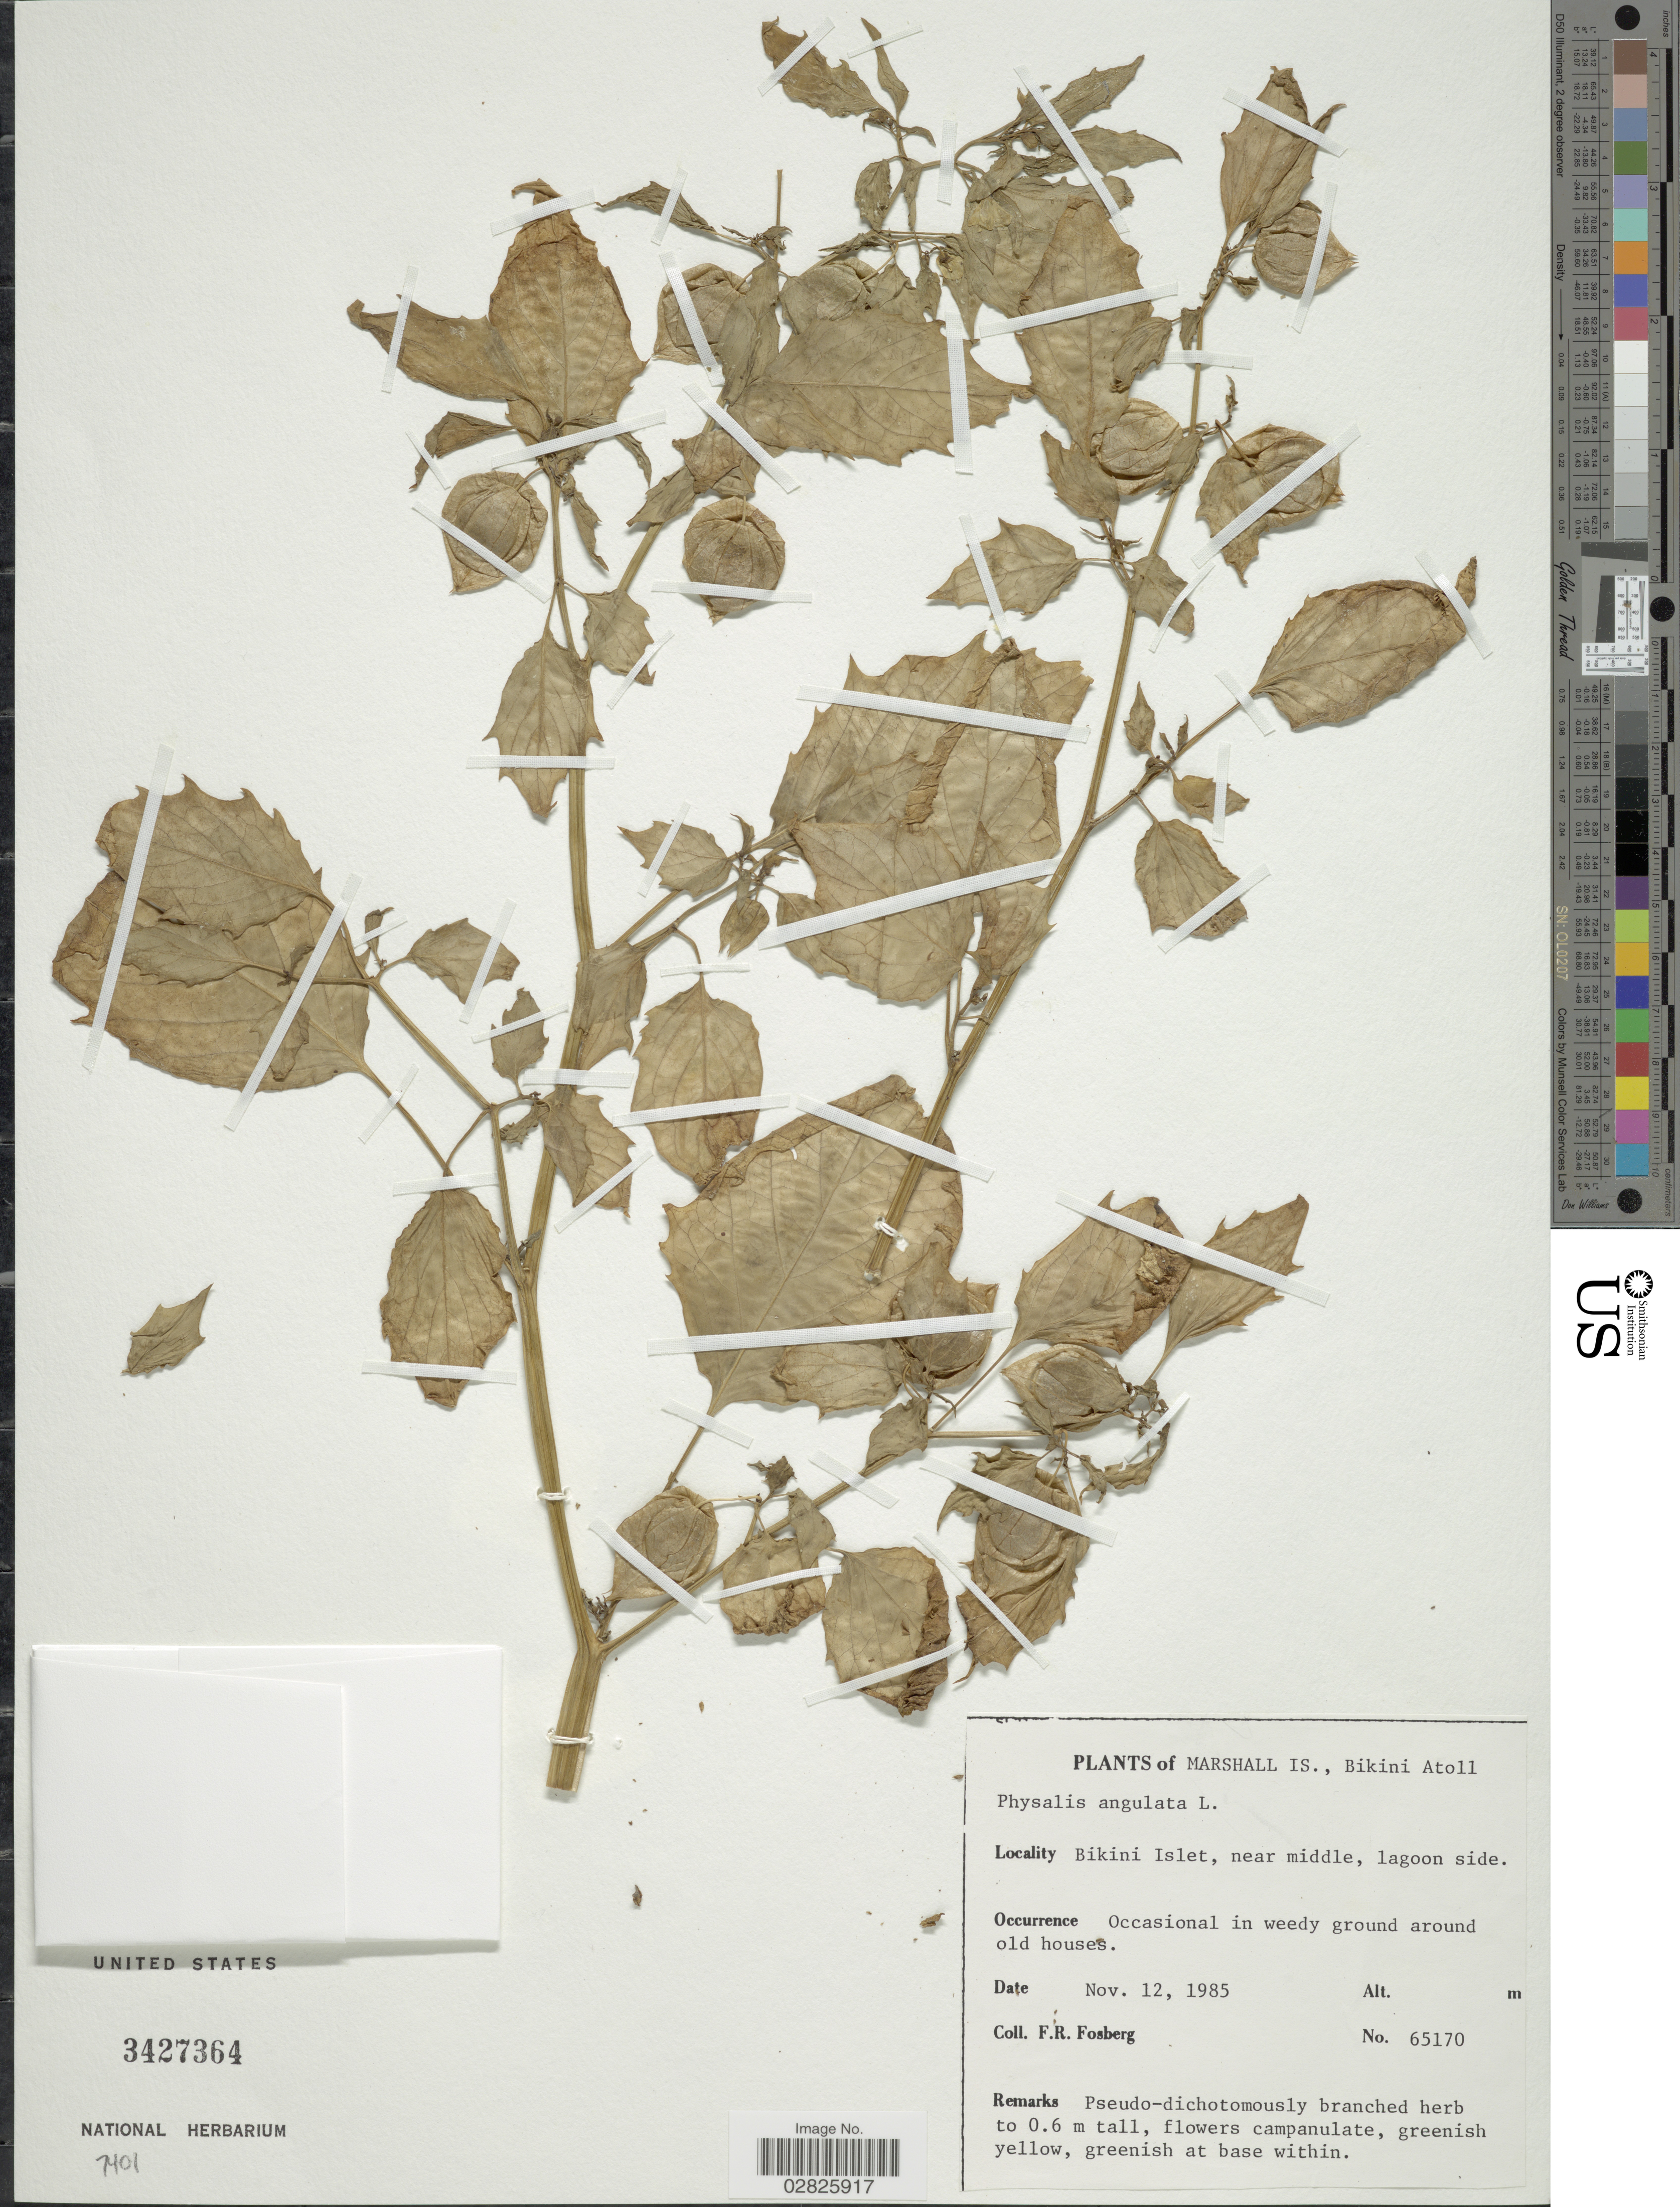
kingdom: Plantae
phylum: Tracheophyta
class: Magnoliopsida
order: Solanales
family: Solanaceae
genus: Physalis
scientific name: Physalis angulata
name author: L.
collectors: F. R. Fosberg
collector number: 65170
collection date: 1985-11-12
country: Marshall Islands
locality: Bikini Atoll. Bikini Islet, near middle, lagoon side.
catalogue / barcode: US 3427364